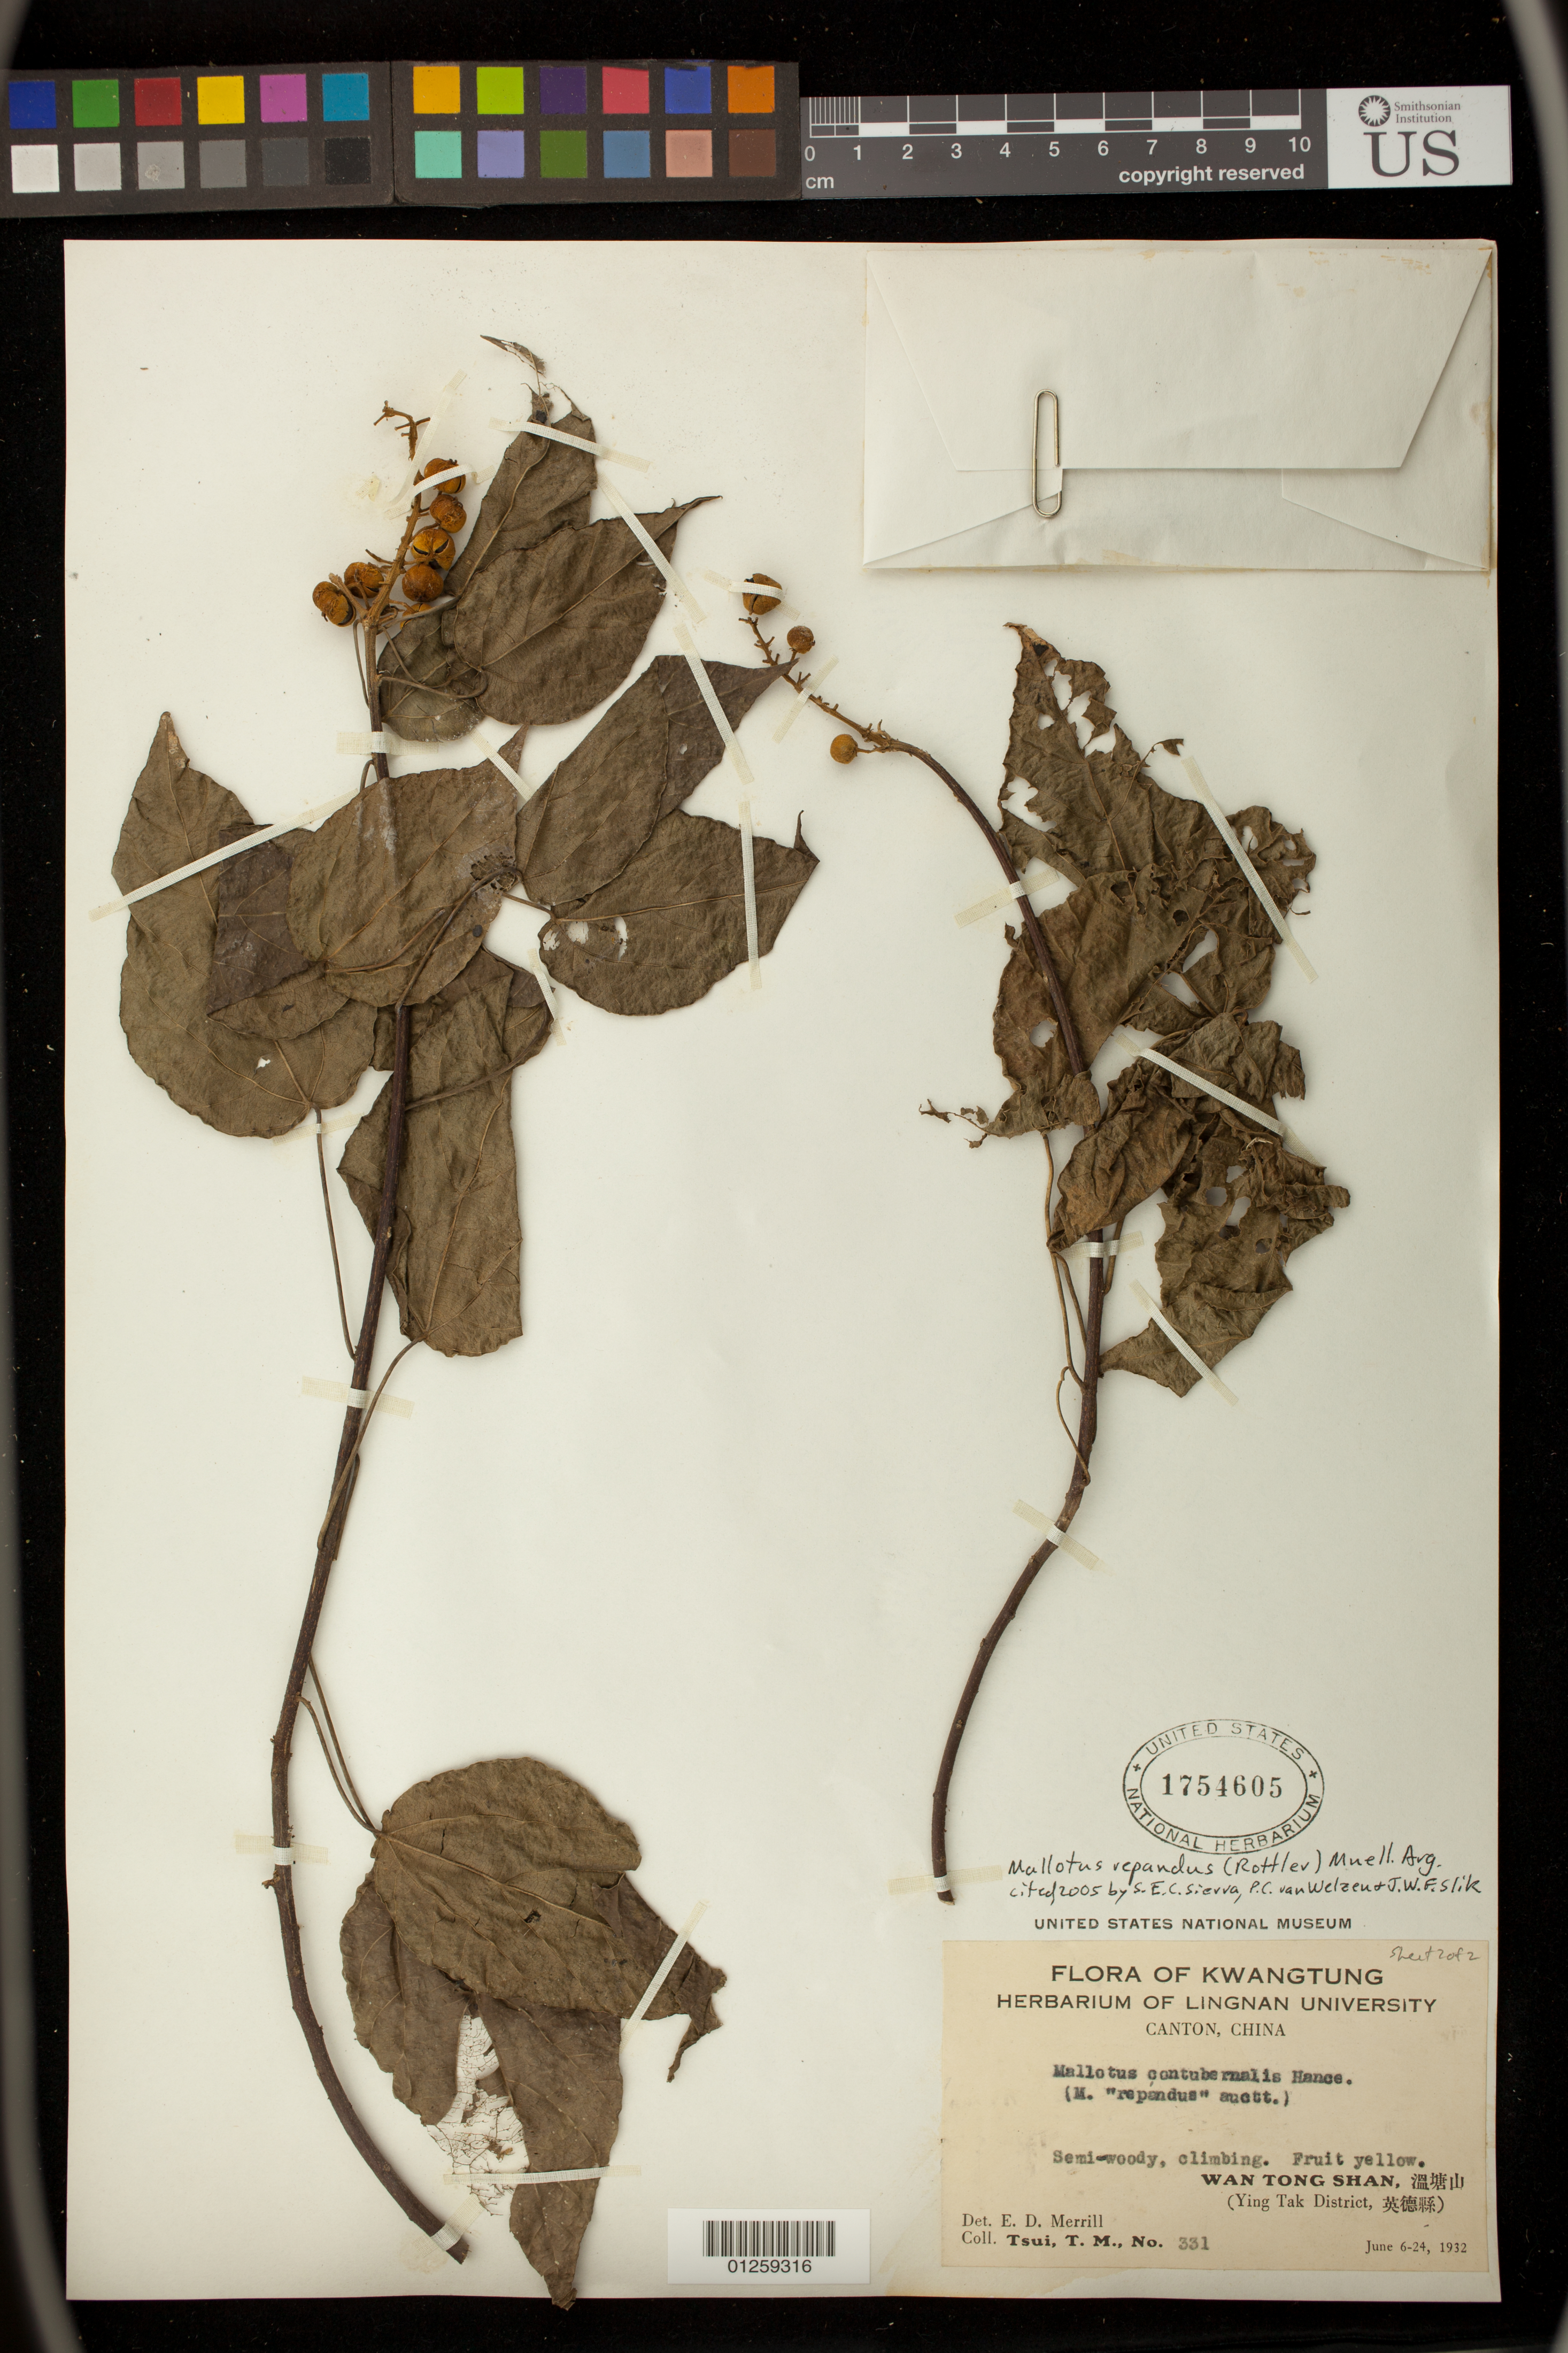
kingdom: Plantae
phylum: Tracheophyta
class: Magnoliopsida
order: Malpighiales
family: Euphorbiaceae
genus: Mallotus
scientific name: Mallotus repandus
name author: (Rottler) Müll. Arg.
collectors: T. Tsui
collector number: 331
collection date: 1932-06-06/1932-06-24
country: China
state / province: Guangdong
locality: Kwangtung, Canton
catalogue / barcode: US 1754605